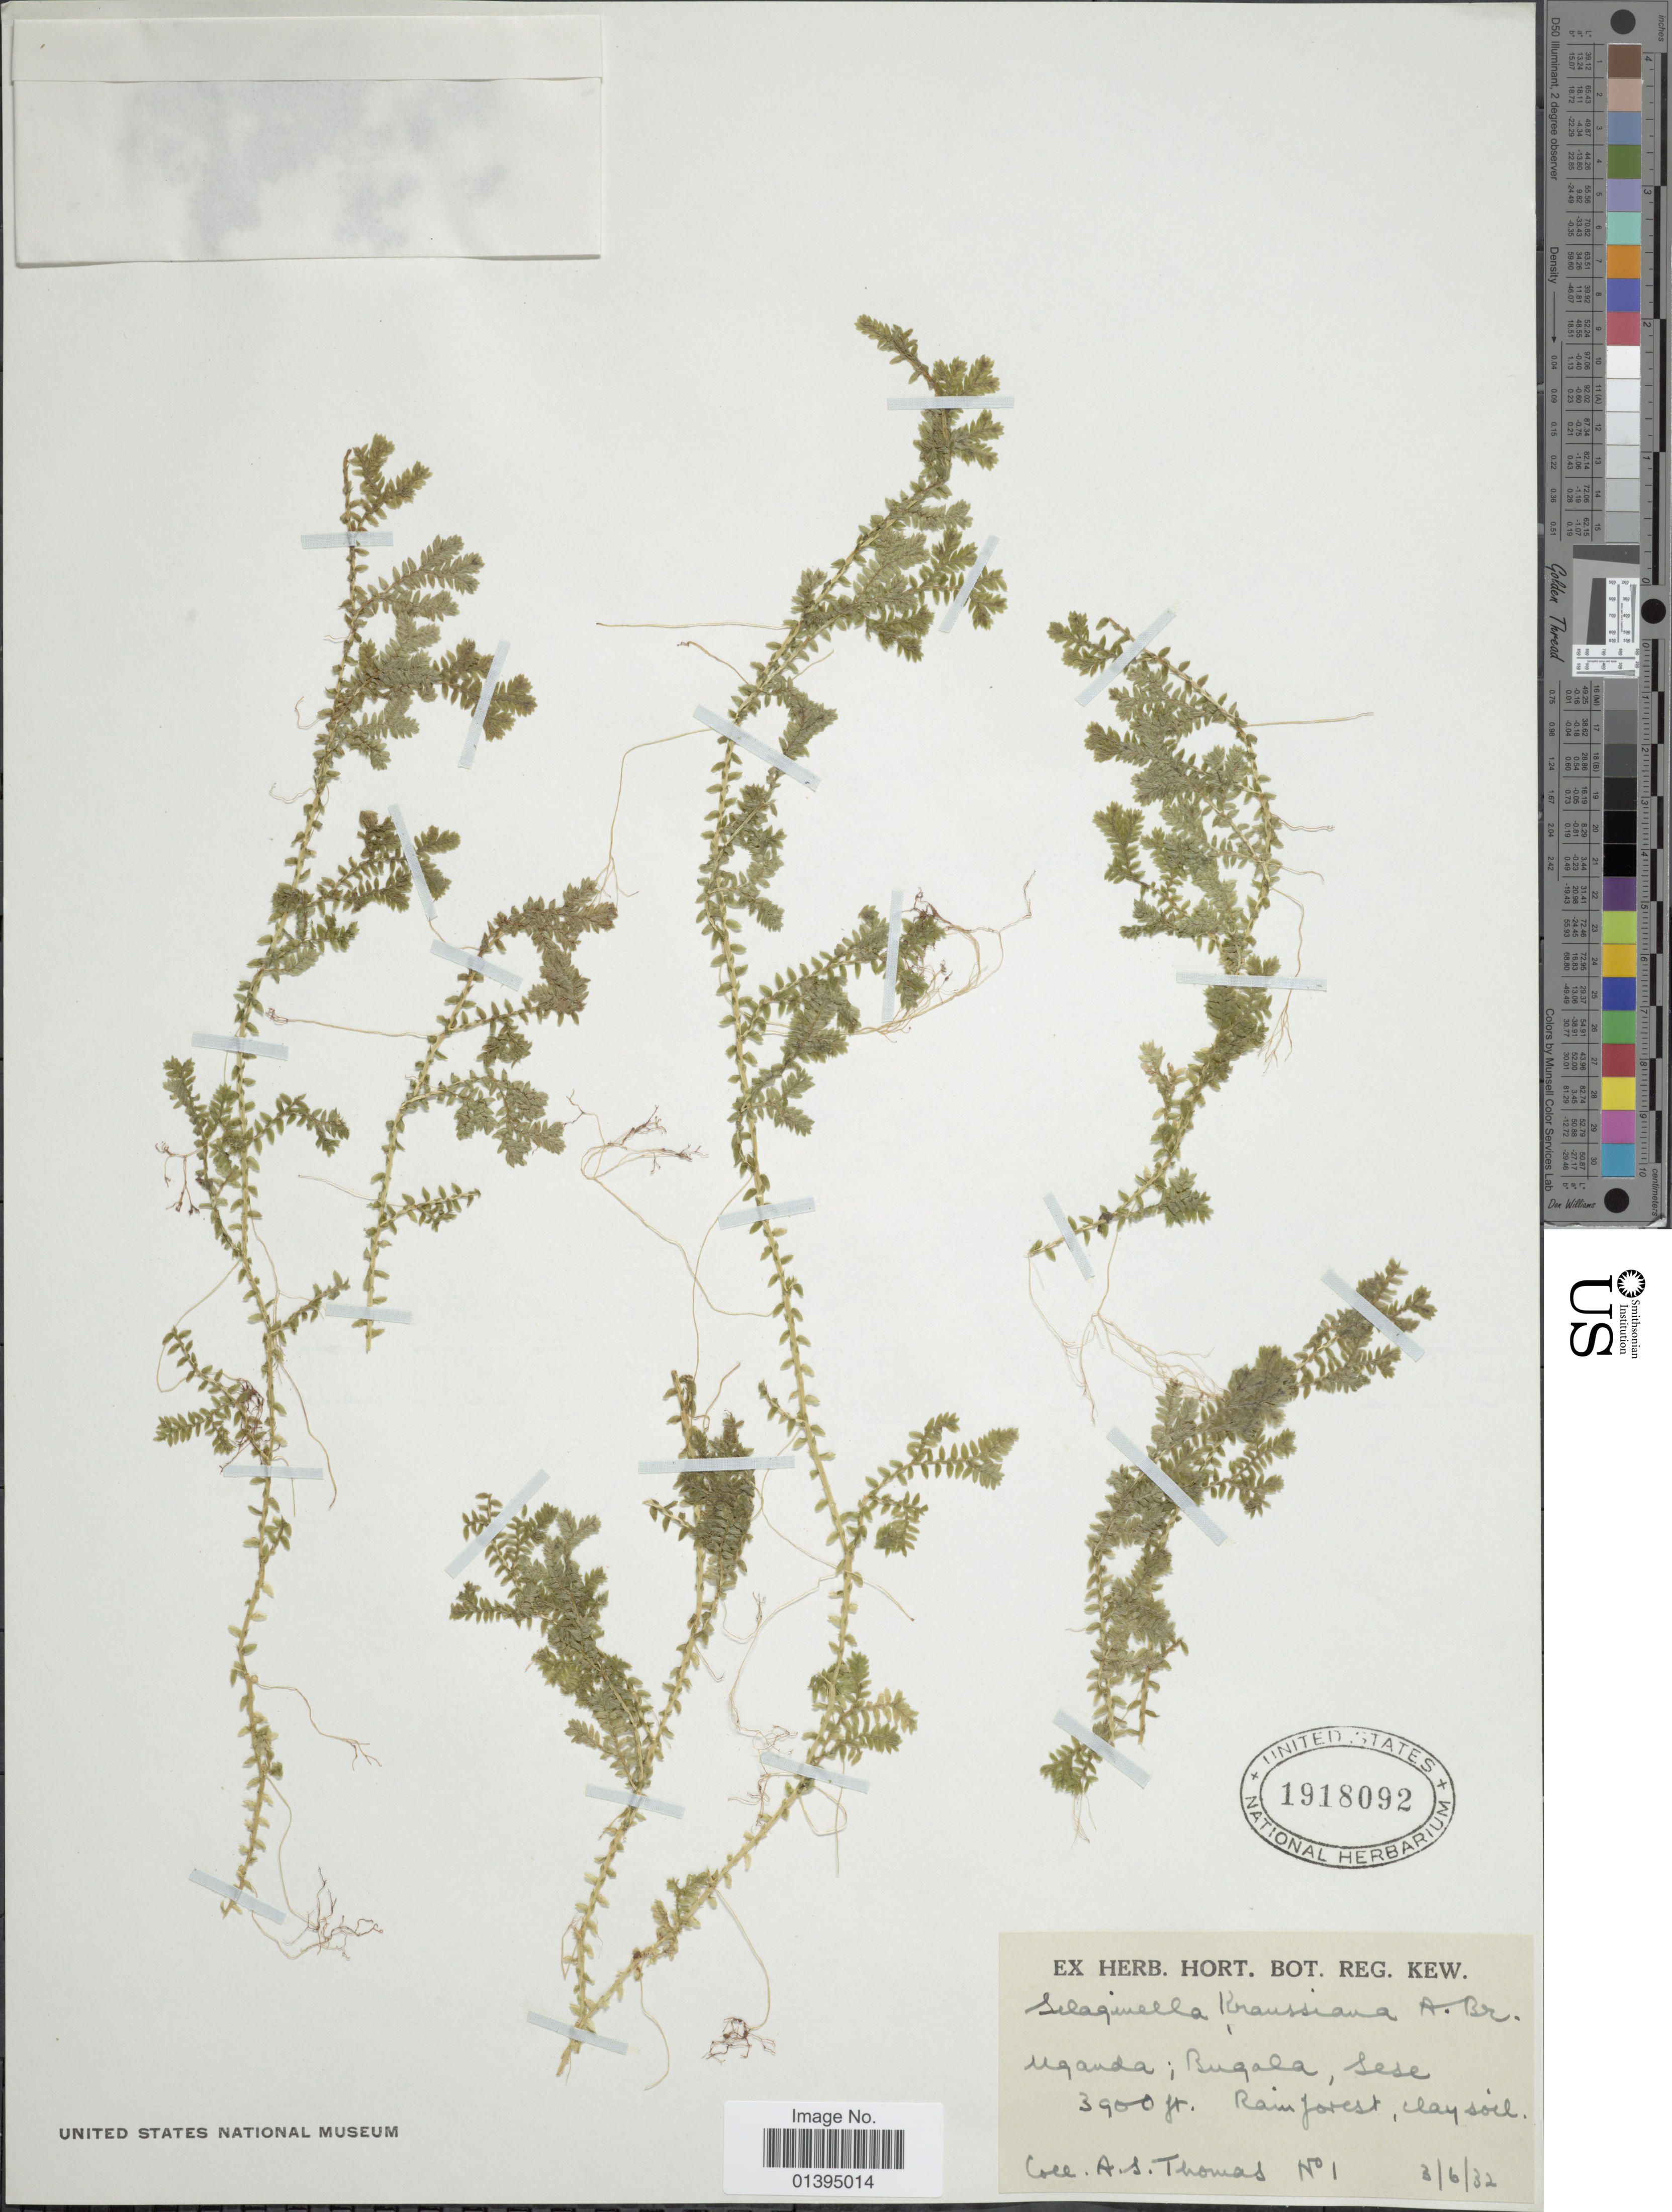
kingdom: Plantae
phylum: Tracheophyta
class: Lycopodiopsida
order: Selaginellales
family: Selaginellaceae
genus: Selaginella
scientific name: Selaginella kraussiana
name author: (Kunze) A. Braun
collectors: A. Thomas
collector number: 1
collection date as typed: Transcribed d/m/y: 3/6/32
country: Uganda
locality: Bugala, Sese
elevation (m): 1189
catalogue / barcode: US 1918092